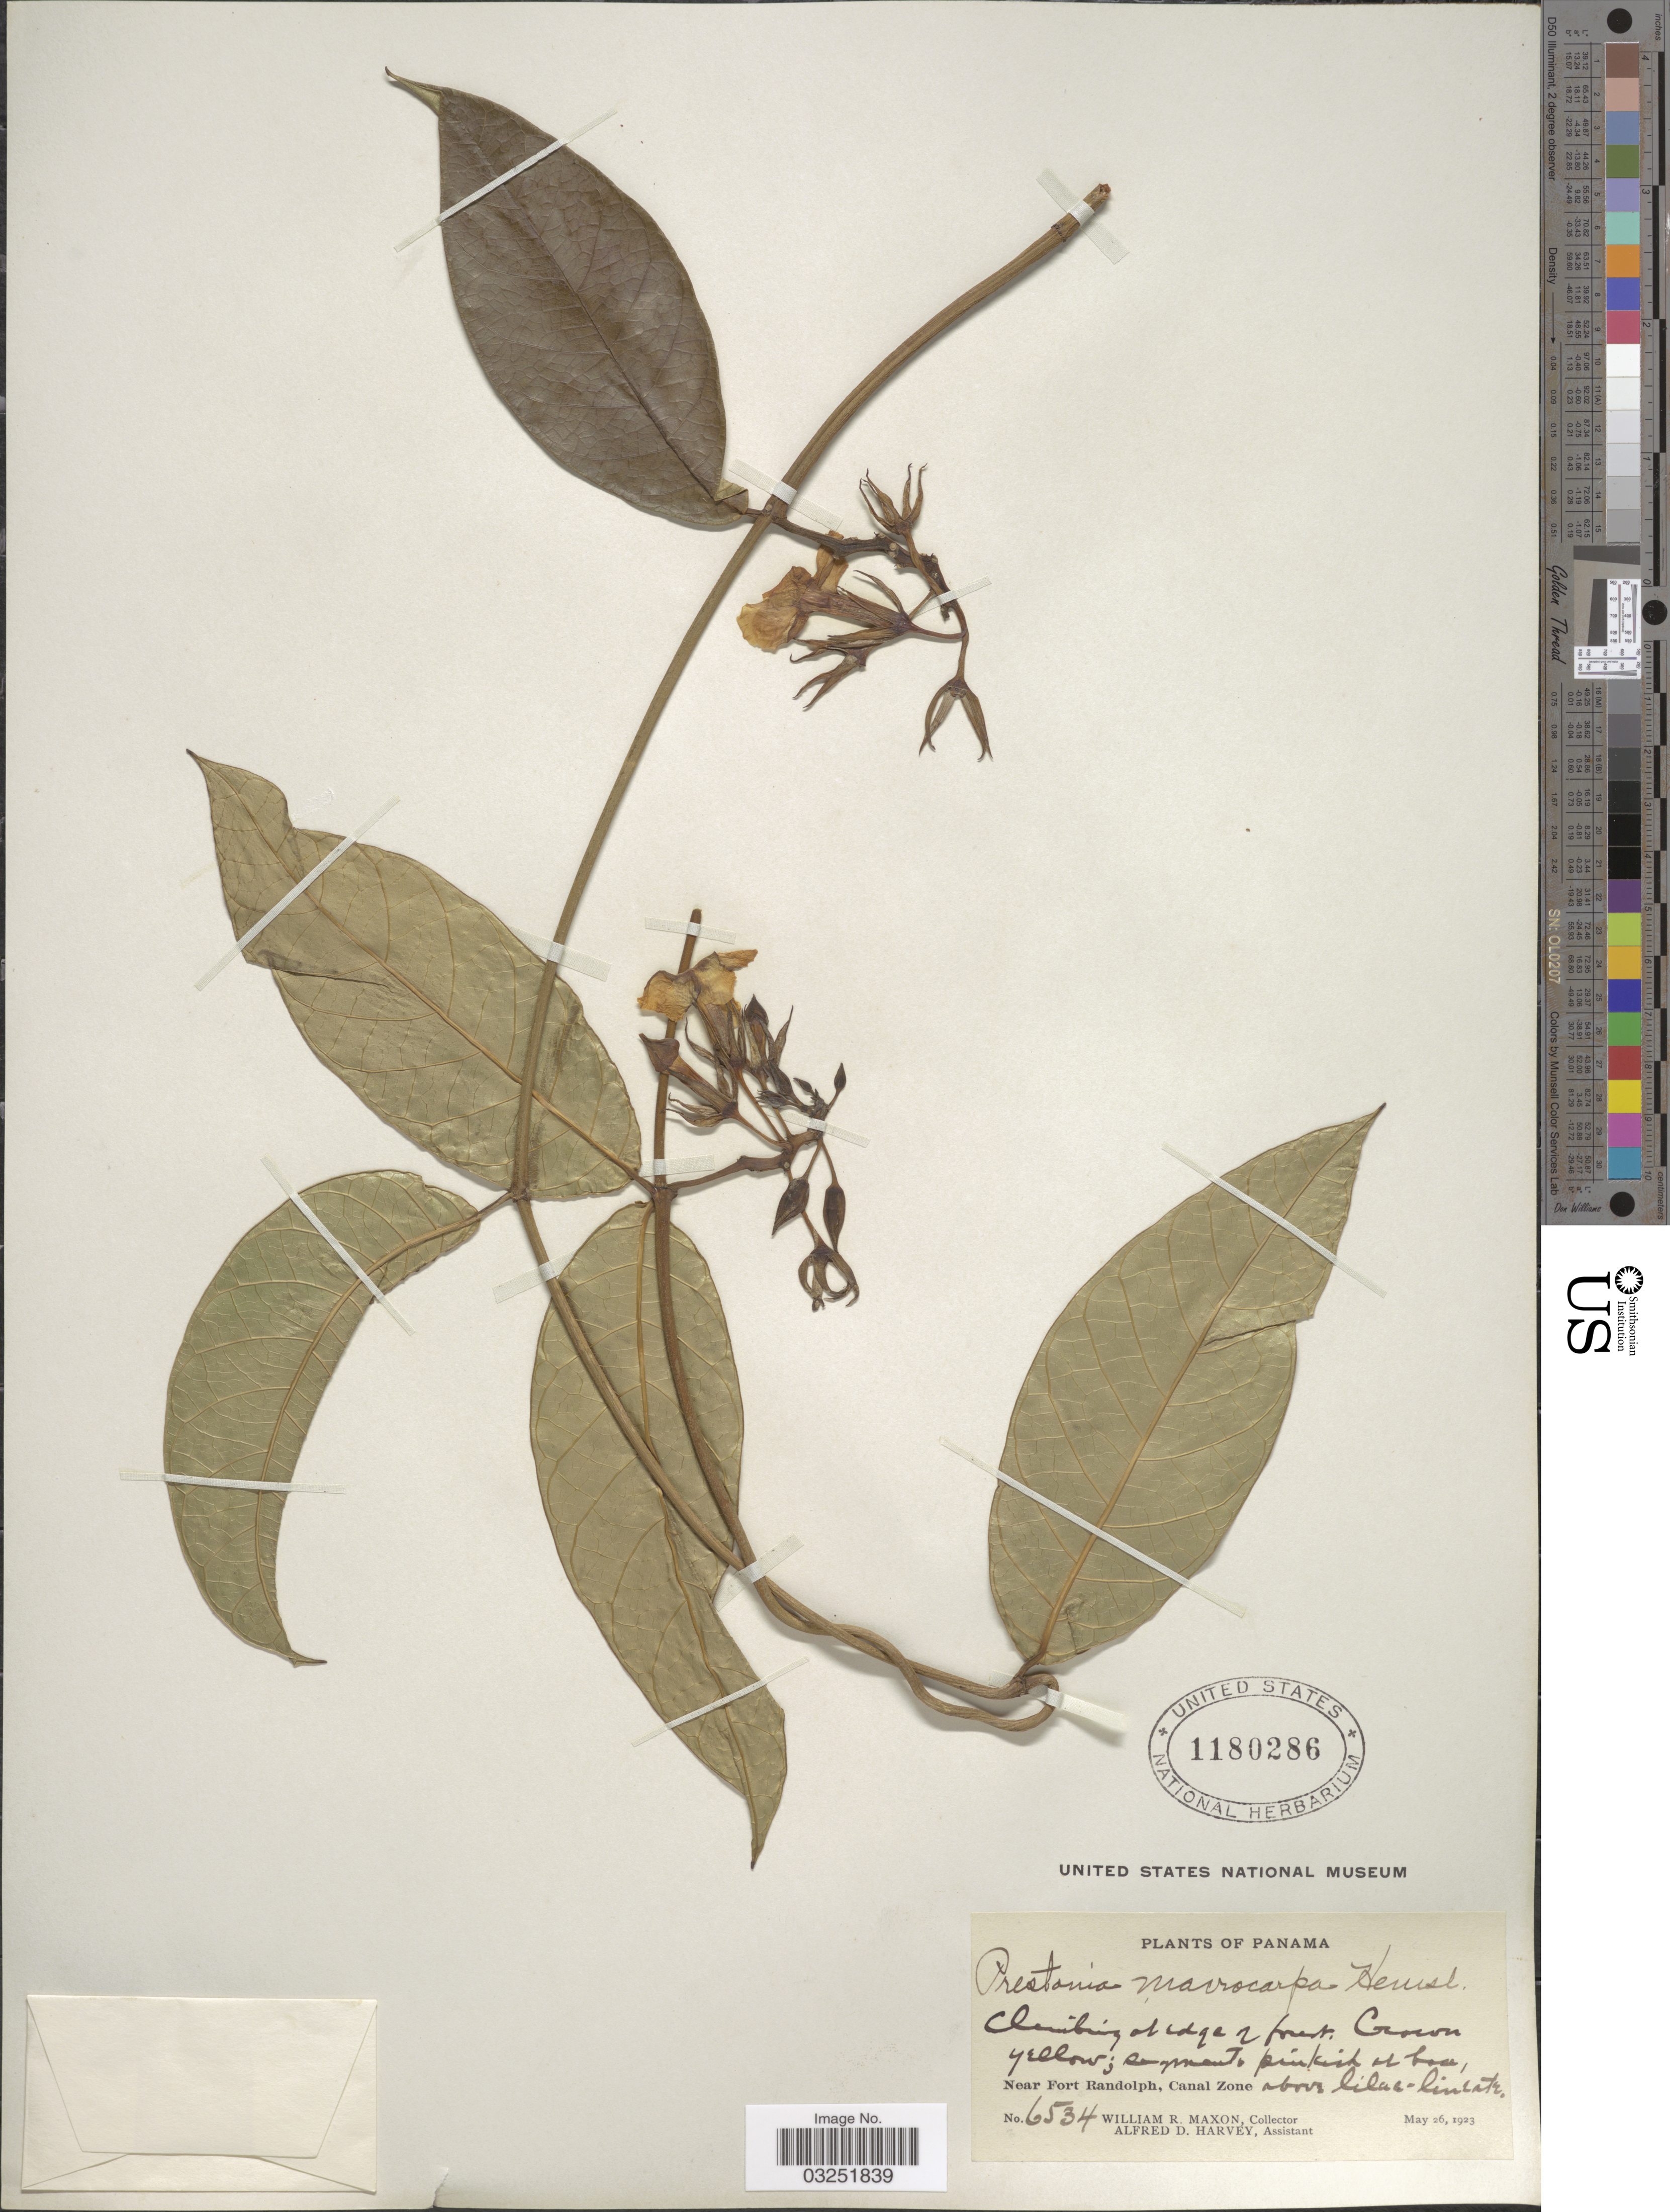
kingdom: Plantae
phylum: Tracheophyta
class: Magnoliopsida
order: Gentianales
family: Apocynaceae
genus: Prestonia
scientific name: Prestonia portobellensis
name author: (Beurl.) Woodson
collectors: W. R. Maxon & A. D. Harvey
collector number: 6534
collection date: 1923-05-26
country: Panama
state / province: Colón / Panamá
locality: Near Fort Randolph, Canal Zone, above lilac-lineate.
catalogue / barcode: US 1180286